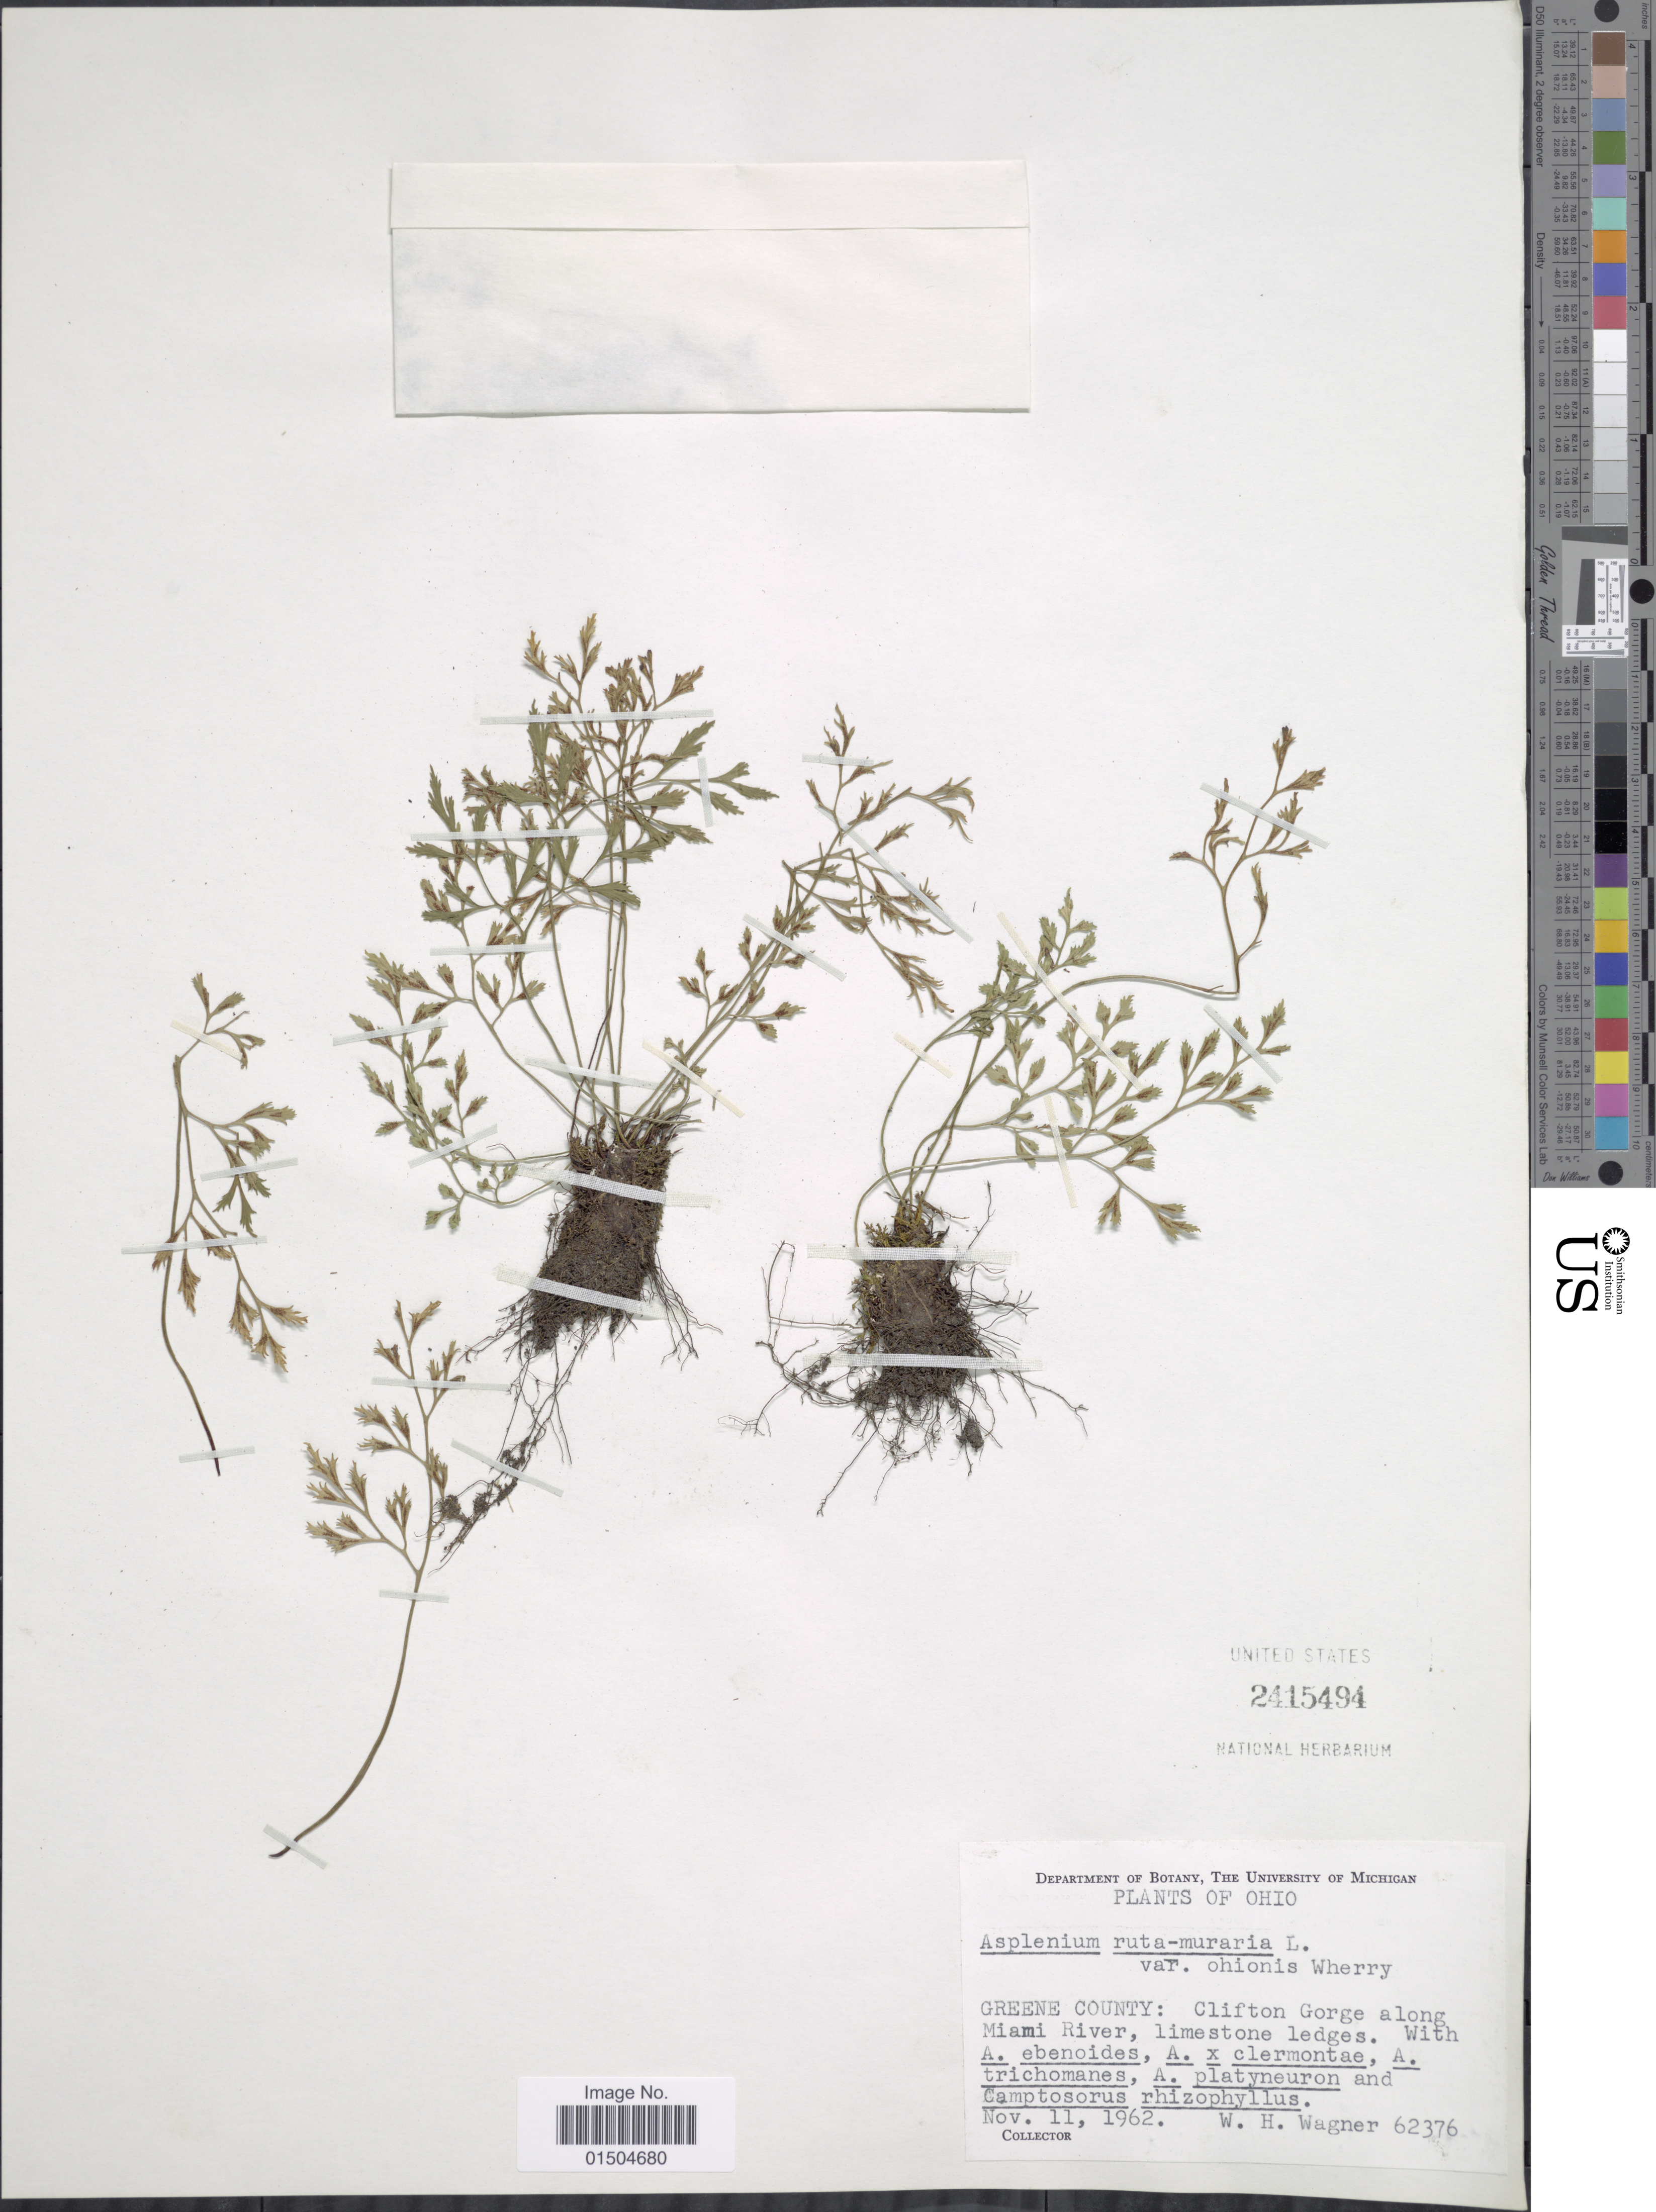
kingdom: Plantae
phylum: Tracheophyta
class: Polypodiopsida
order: Polypodiales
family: Aspleniaceae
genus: Asplenium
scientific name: Asplenium ruta-muraria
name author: L.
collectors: W. H. Wagner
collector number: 62376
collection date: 1962-11-11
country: United States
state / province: Ohio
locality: Greene County: Clifton Gorge along Miami River, limestone ledges.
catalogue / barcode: US 2415494